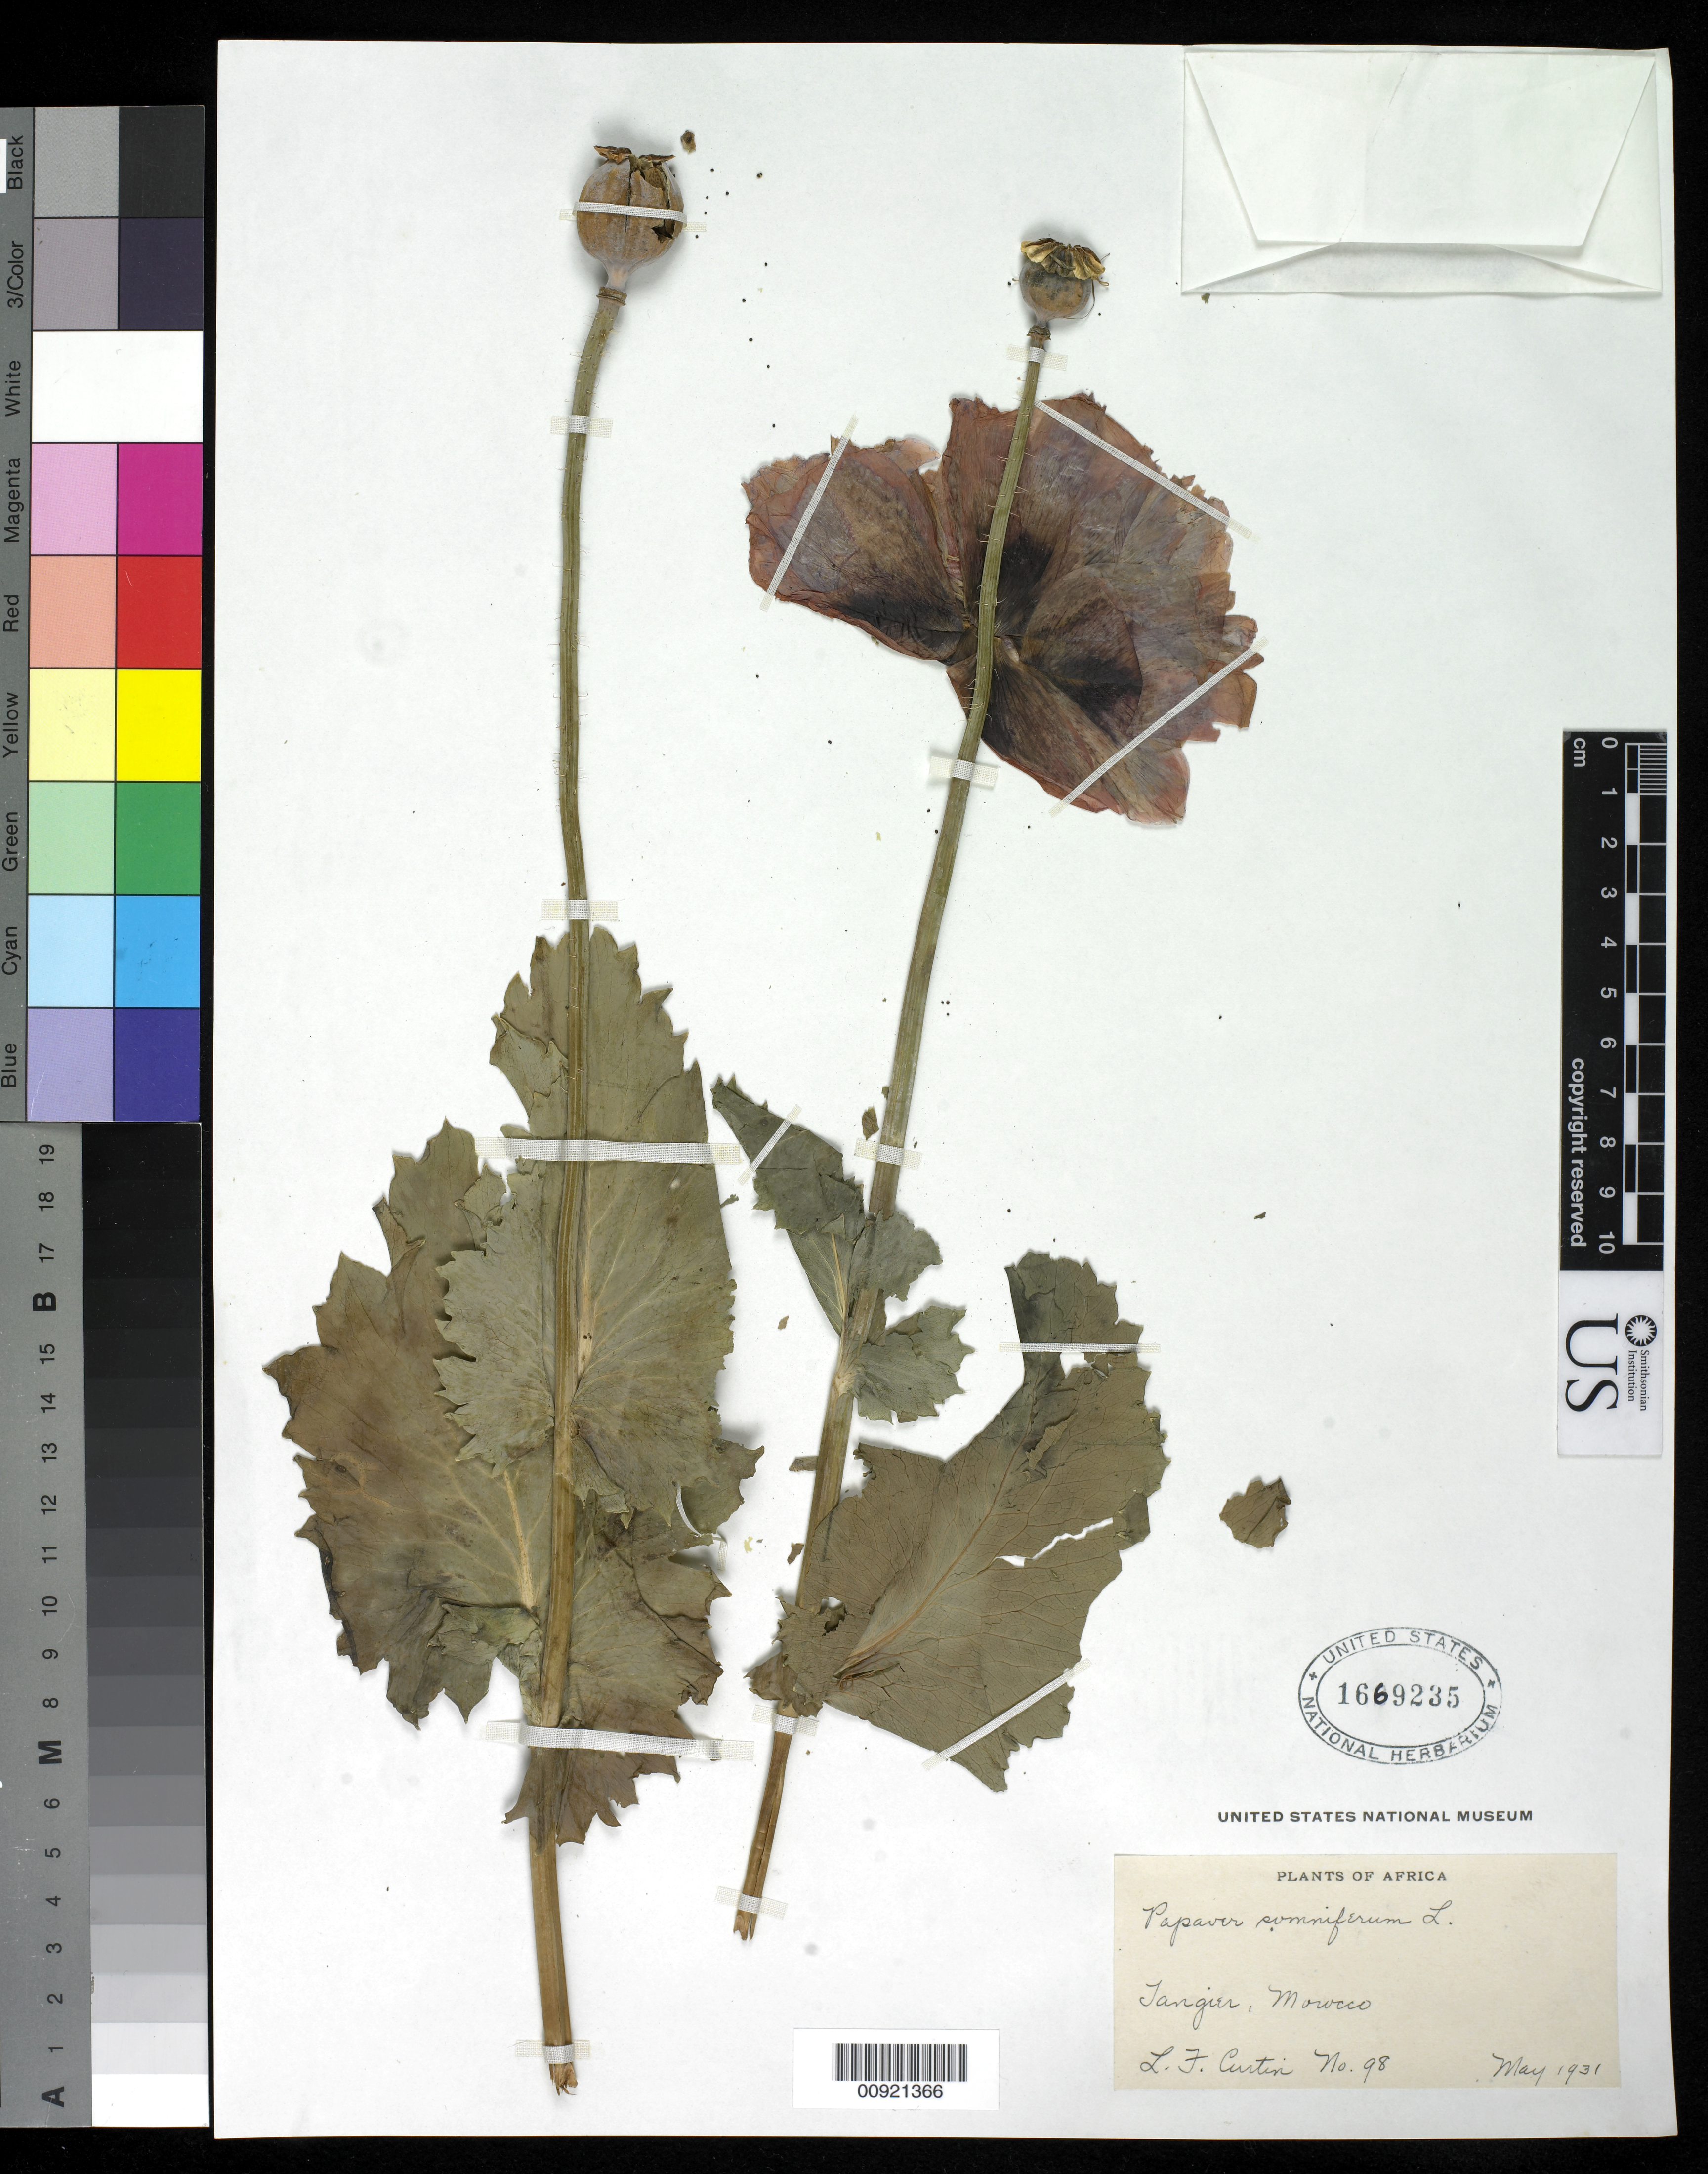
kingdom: Plantae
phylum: Tracheophyta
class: Magnoliopsida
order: Ranunculales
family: Papaveraceae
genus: Papaver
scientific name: Papaver somniferum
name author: L.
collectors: Curtin, L.J.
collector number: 98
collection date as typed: May 1931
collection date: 1931-05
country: Morocco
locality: Tangier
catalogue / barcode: US 1669235